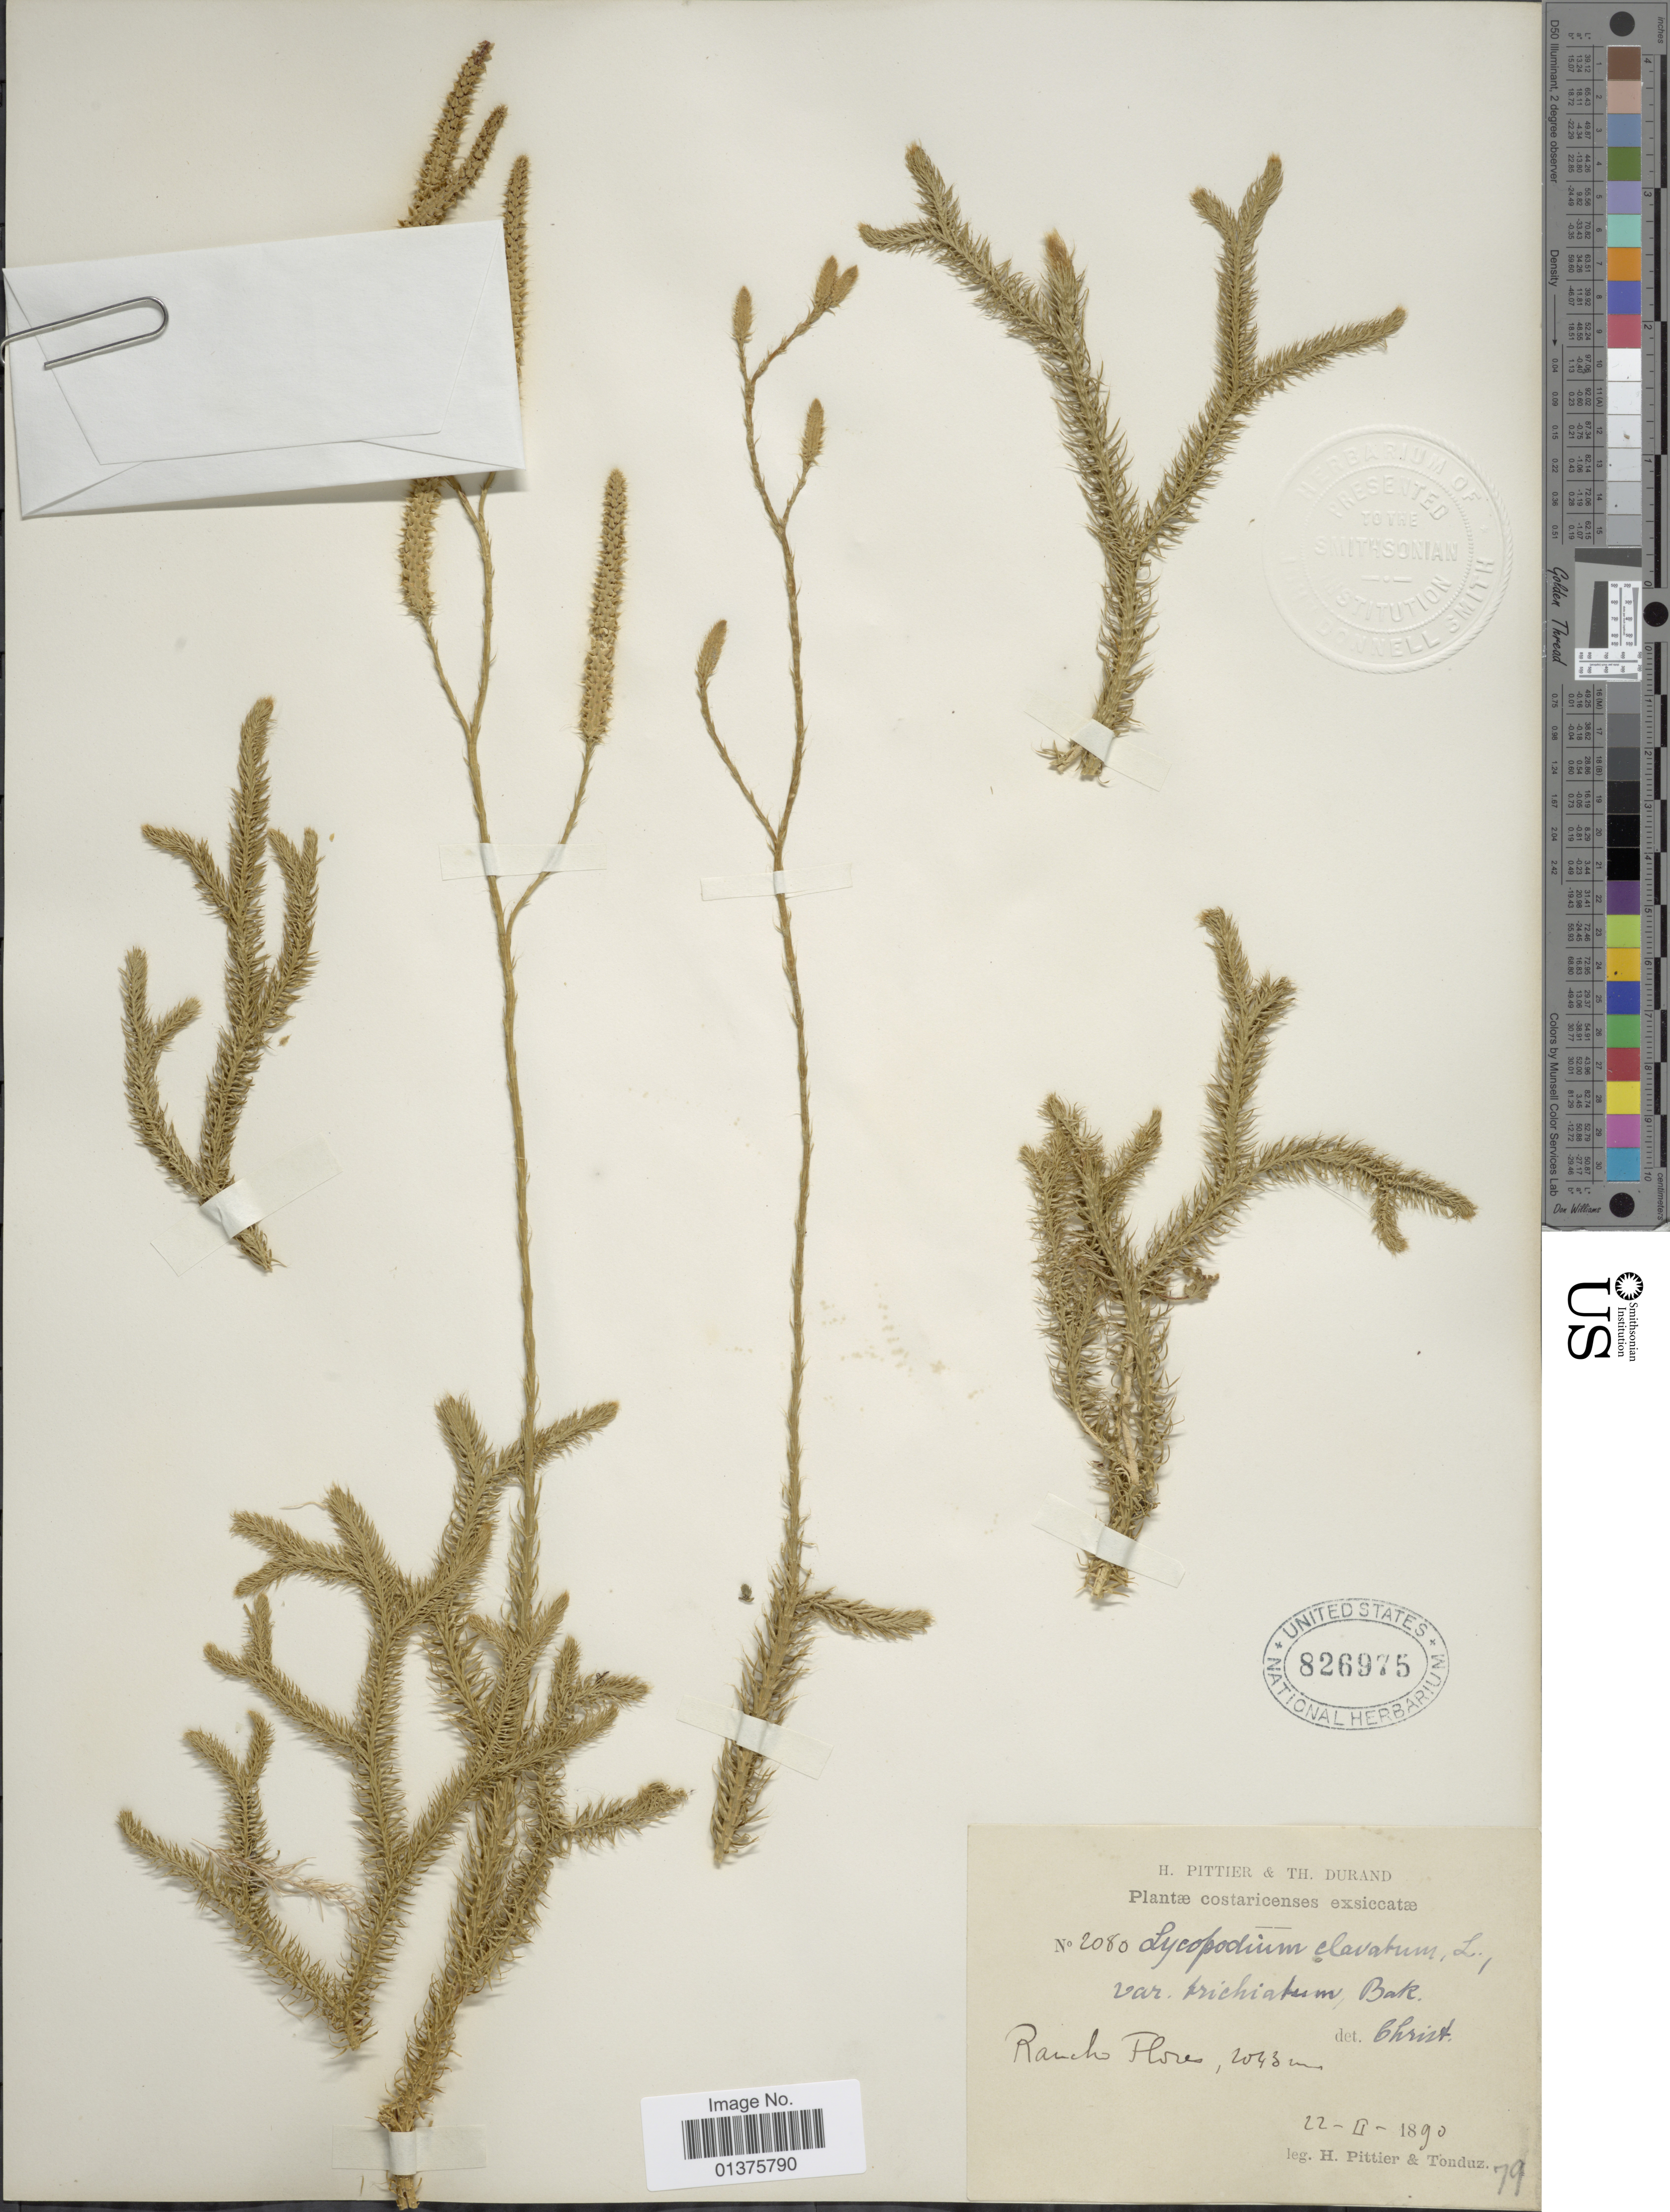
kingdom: Plantae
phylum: Tracheophyta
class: Lycopodiopsida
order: Lycopodiales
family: Lycopodiaceae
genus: Lycopodium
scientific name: Lycopodium clavatum var. aristatum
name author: (Humb. & Bonpl. ex Willd.) Spring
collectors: H. F. Pittier & A. Tonduz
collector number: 79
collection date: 1890-02-22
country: Costa Rica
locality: Rancho Flores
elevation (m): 2043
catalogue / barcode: US 826975